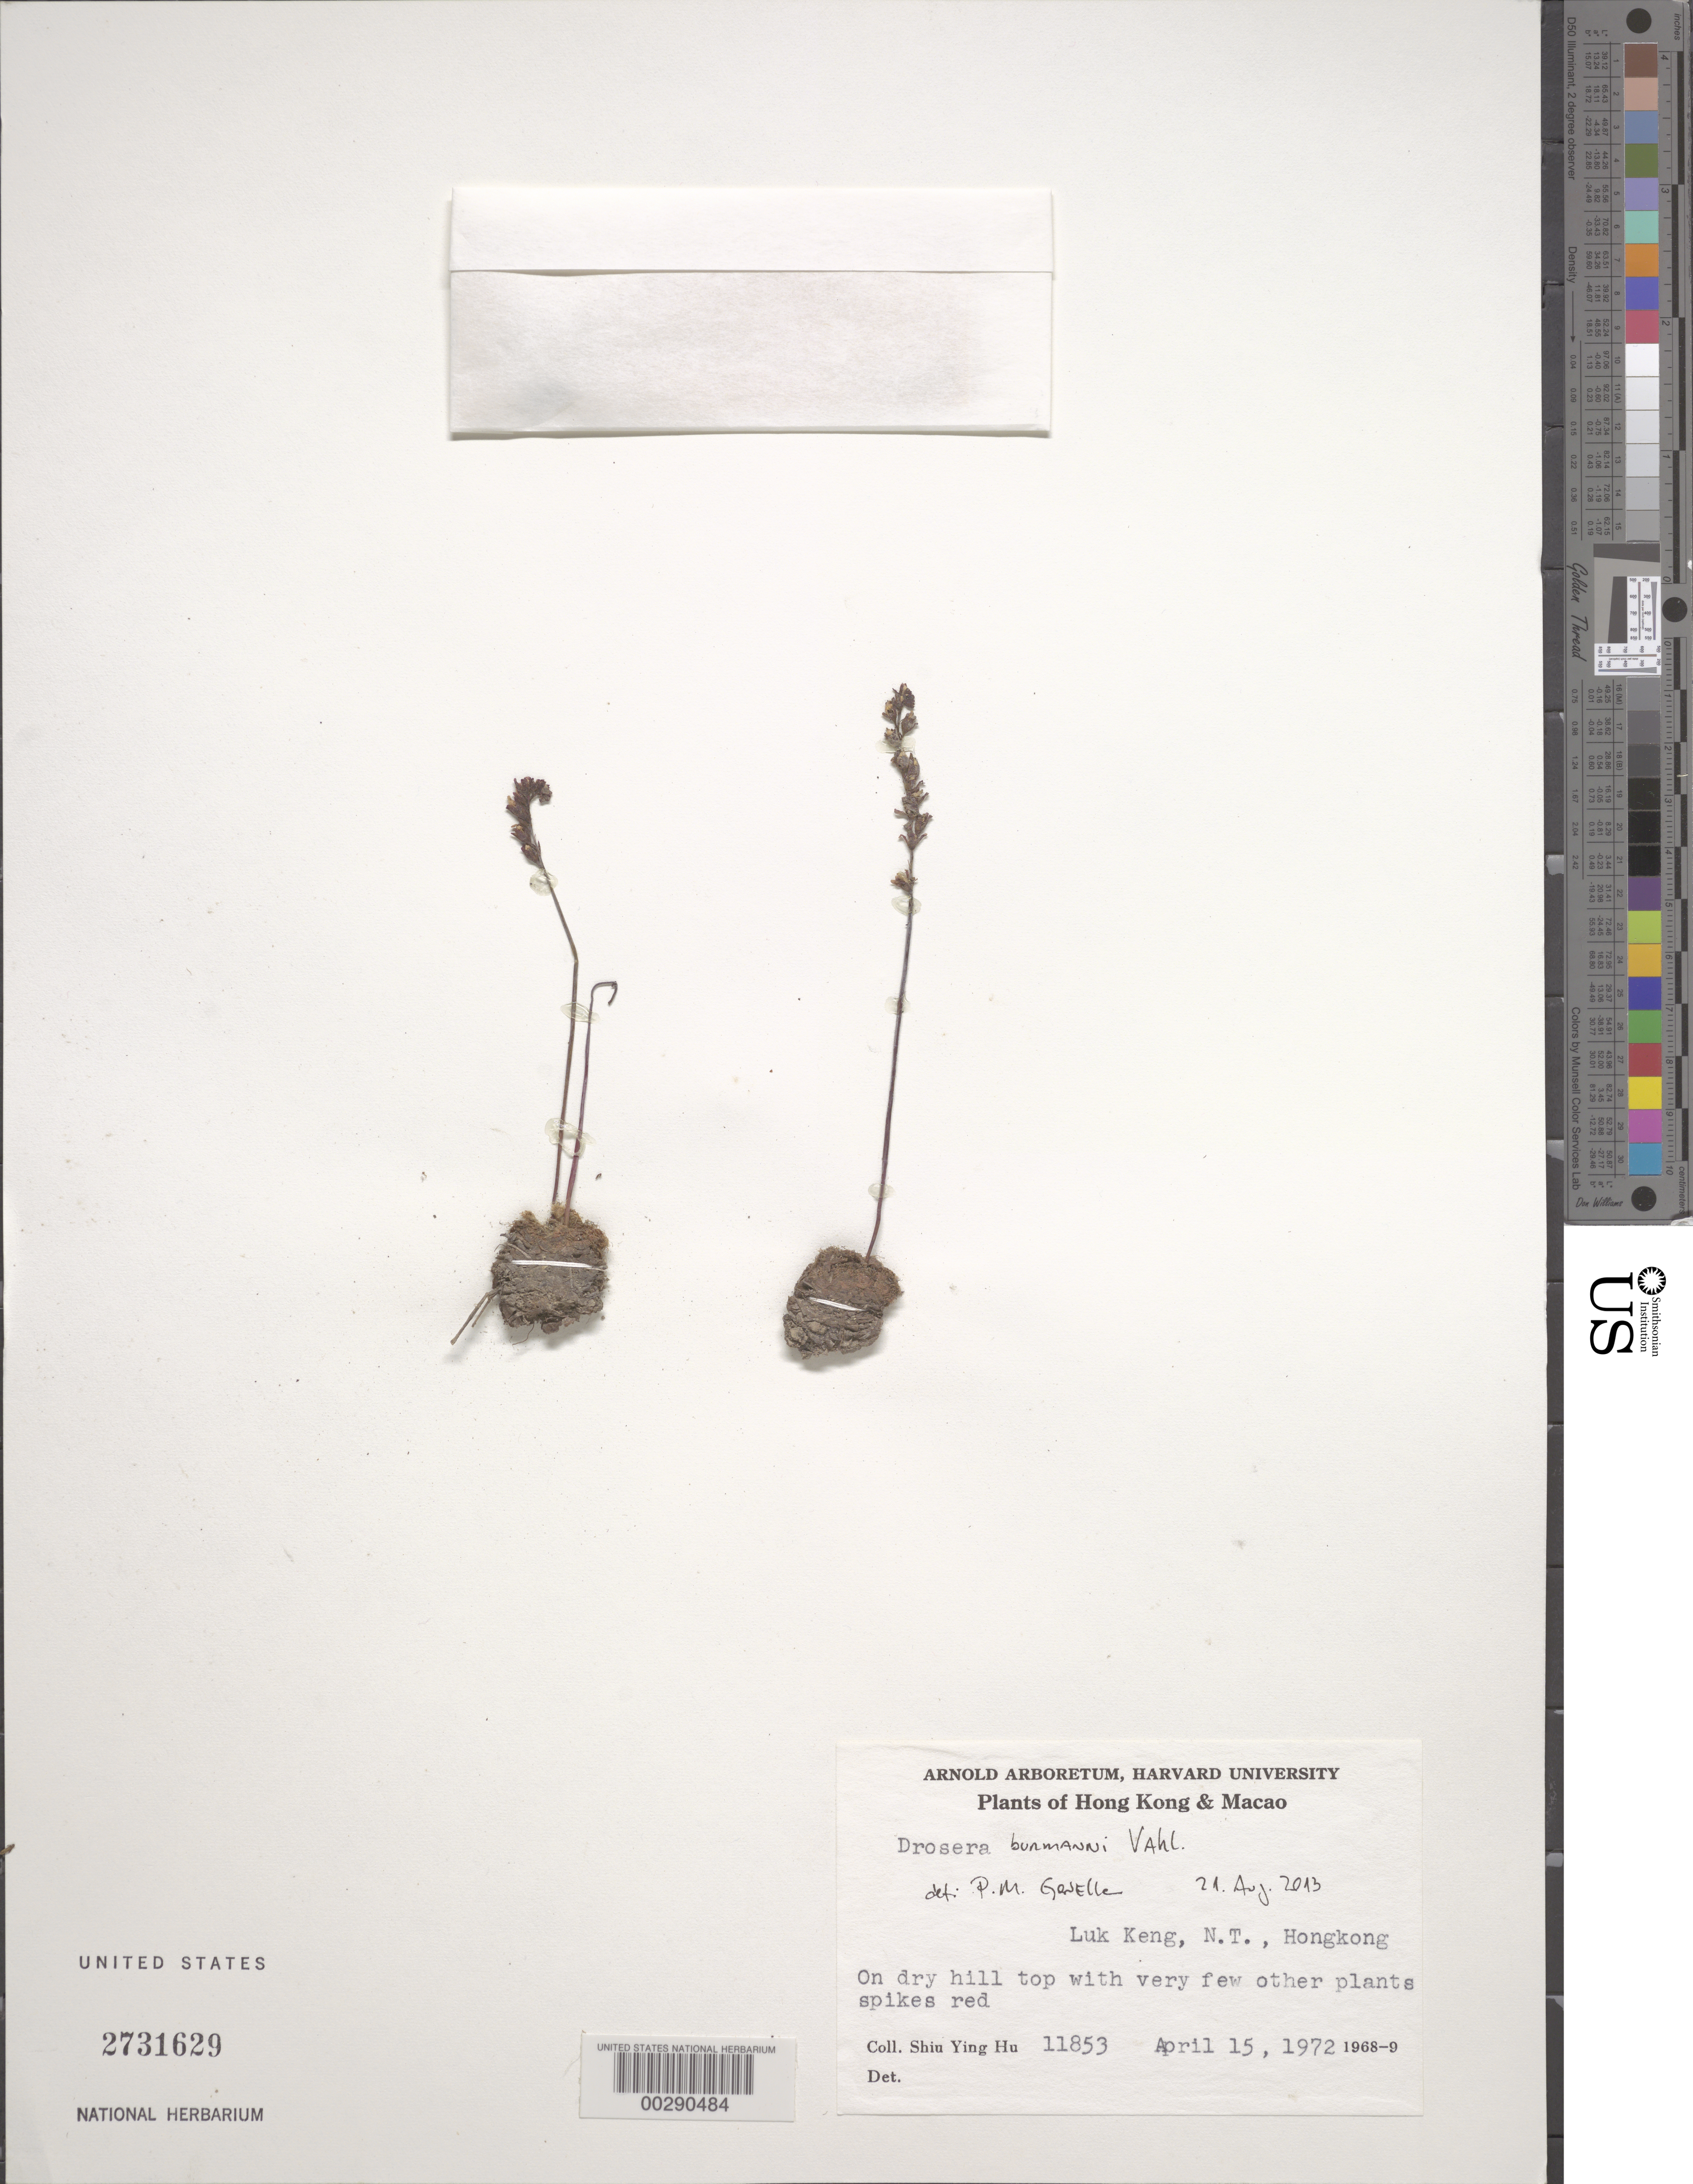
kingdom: Plantae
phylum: Tracheophyta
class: Magnoliopsida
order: Caryophyllales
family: Droseraceae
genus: Drosera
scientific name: Drosera sp.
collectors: S. Y. Hu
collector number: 11853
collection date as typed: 15 Apr 1972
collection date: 1972-04-15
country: China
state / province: Hong Kong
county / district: New Territories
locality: Luk Keng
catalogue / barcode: US 2731629